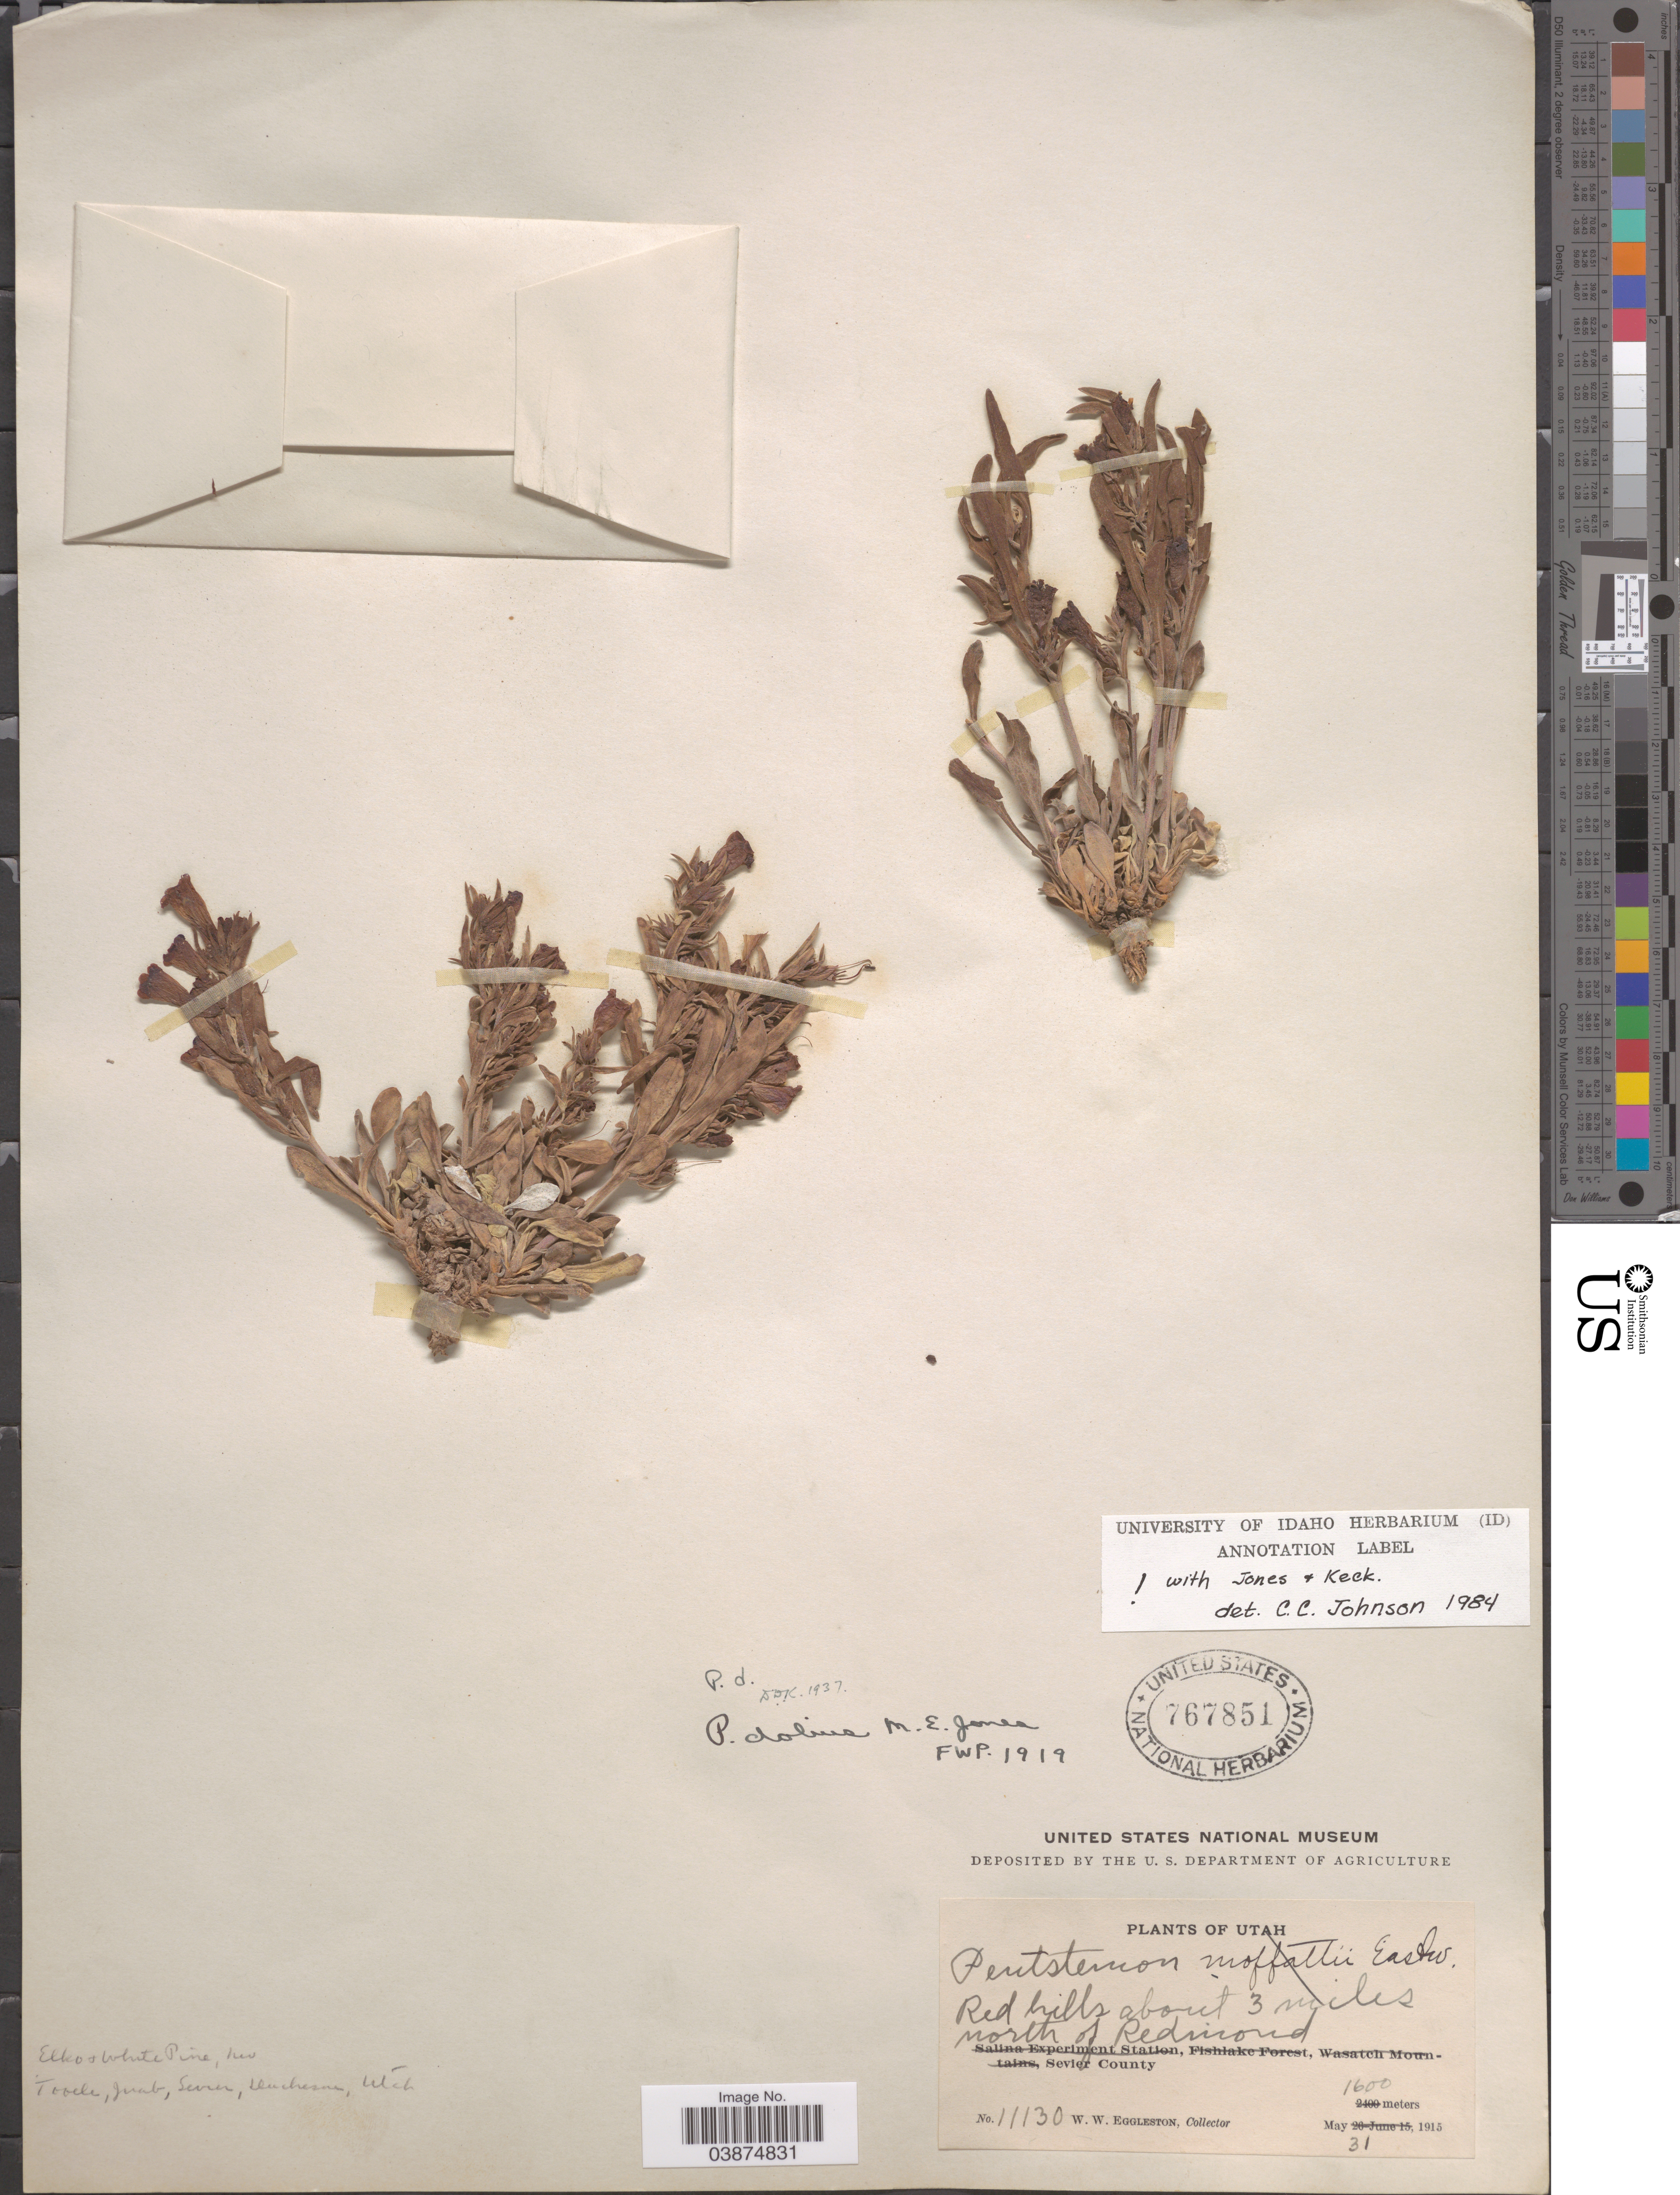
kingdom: Plantae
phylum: Tracheophyta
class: Magnoliopsida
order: Lamiales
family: Plantaginaceae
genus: Penstemon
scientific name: Penstemon dolius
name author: M.E. Jones & Pennell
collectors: W. W. Eggleston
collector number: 11130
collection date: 1915-05-31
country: United States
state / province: Utah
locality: Red hills about 3 miles north of Redmond. Sevier County.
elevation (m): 1600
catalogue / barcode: US 767851